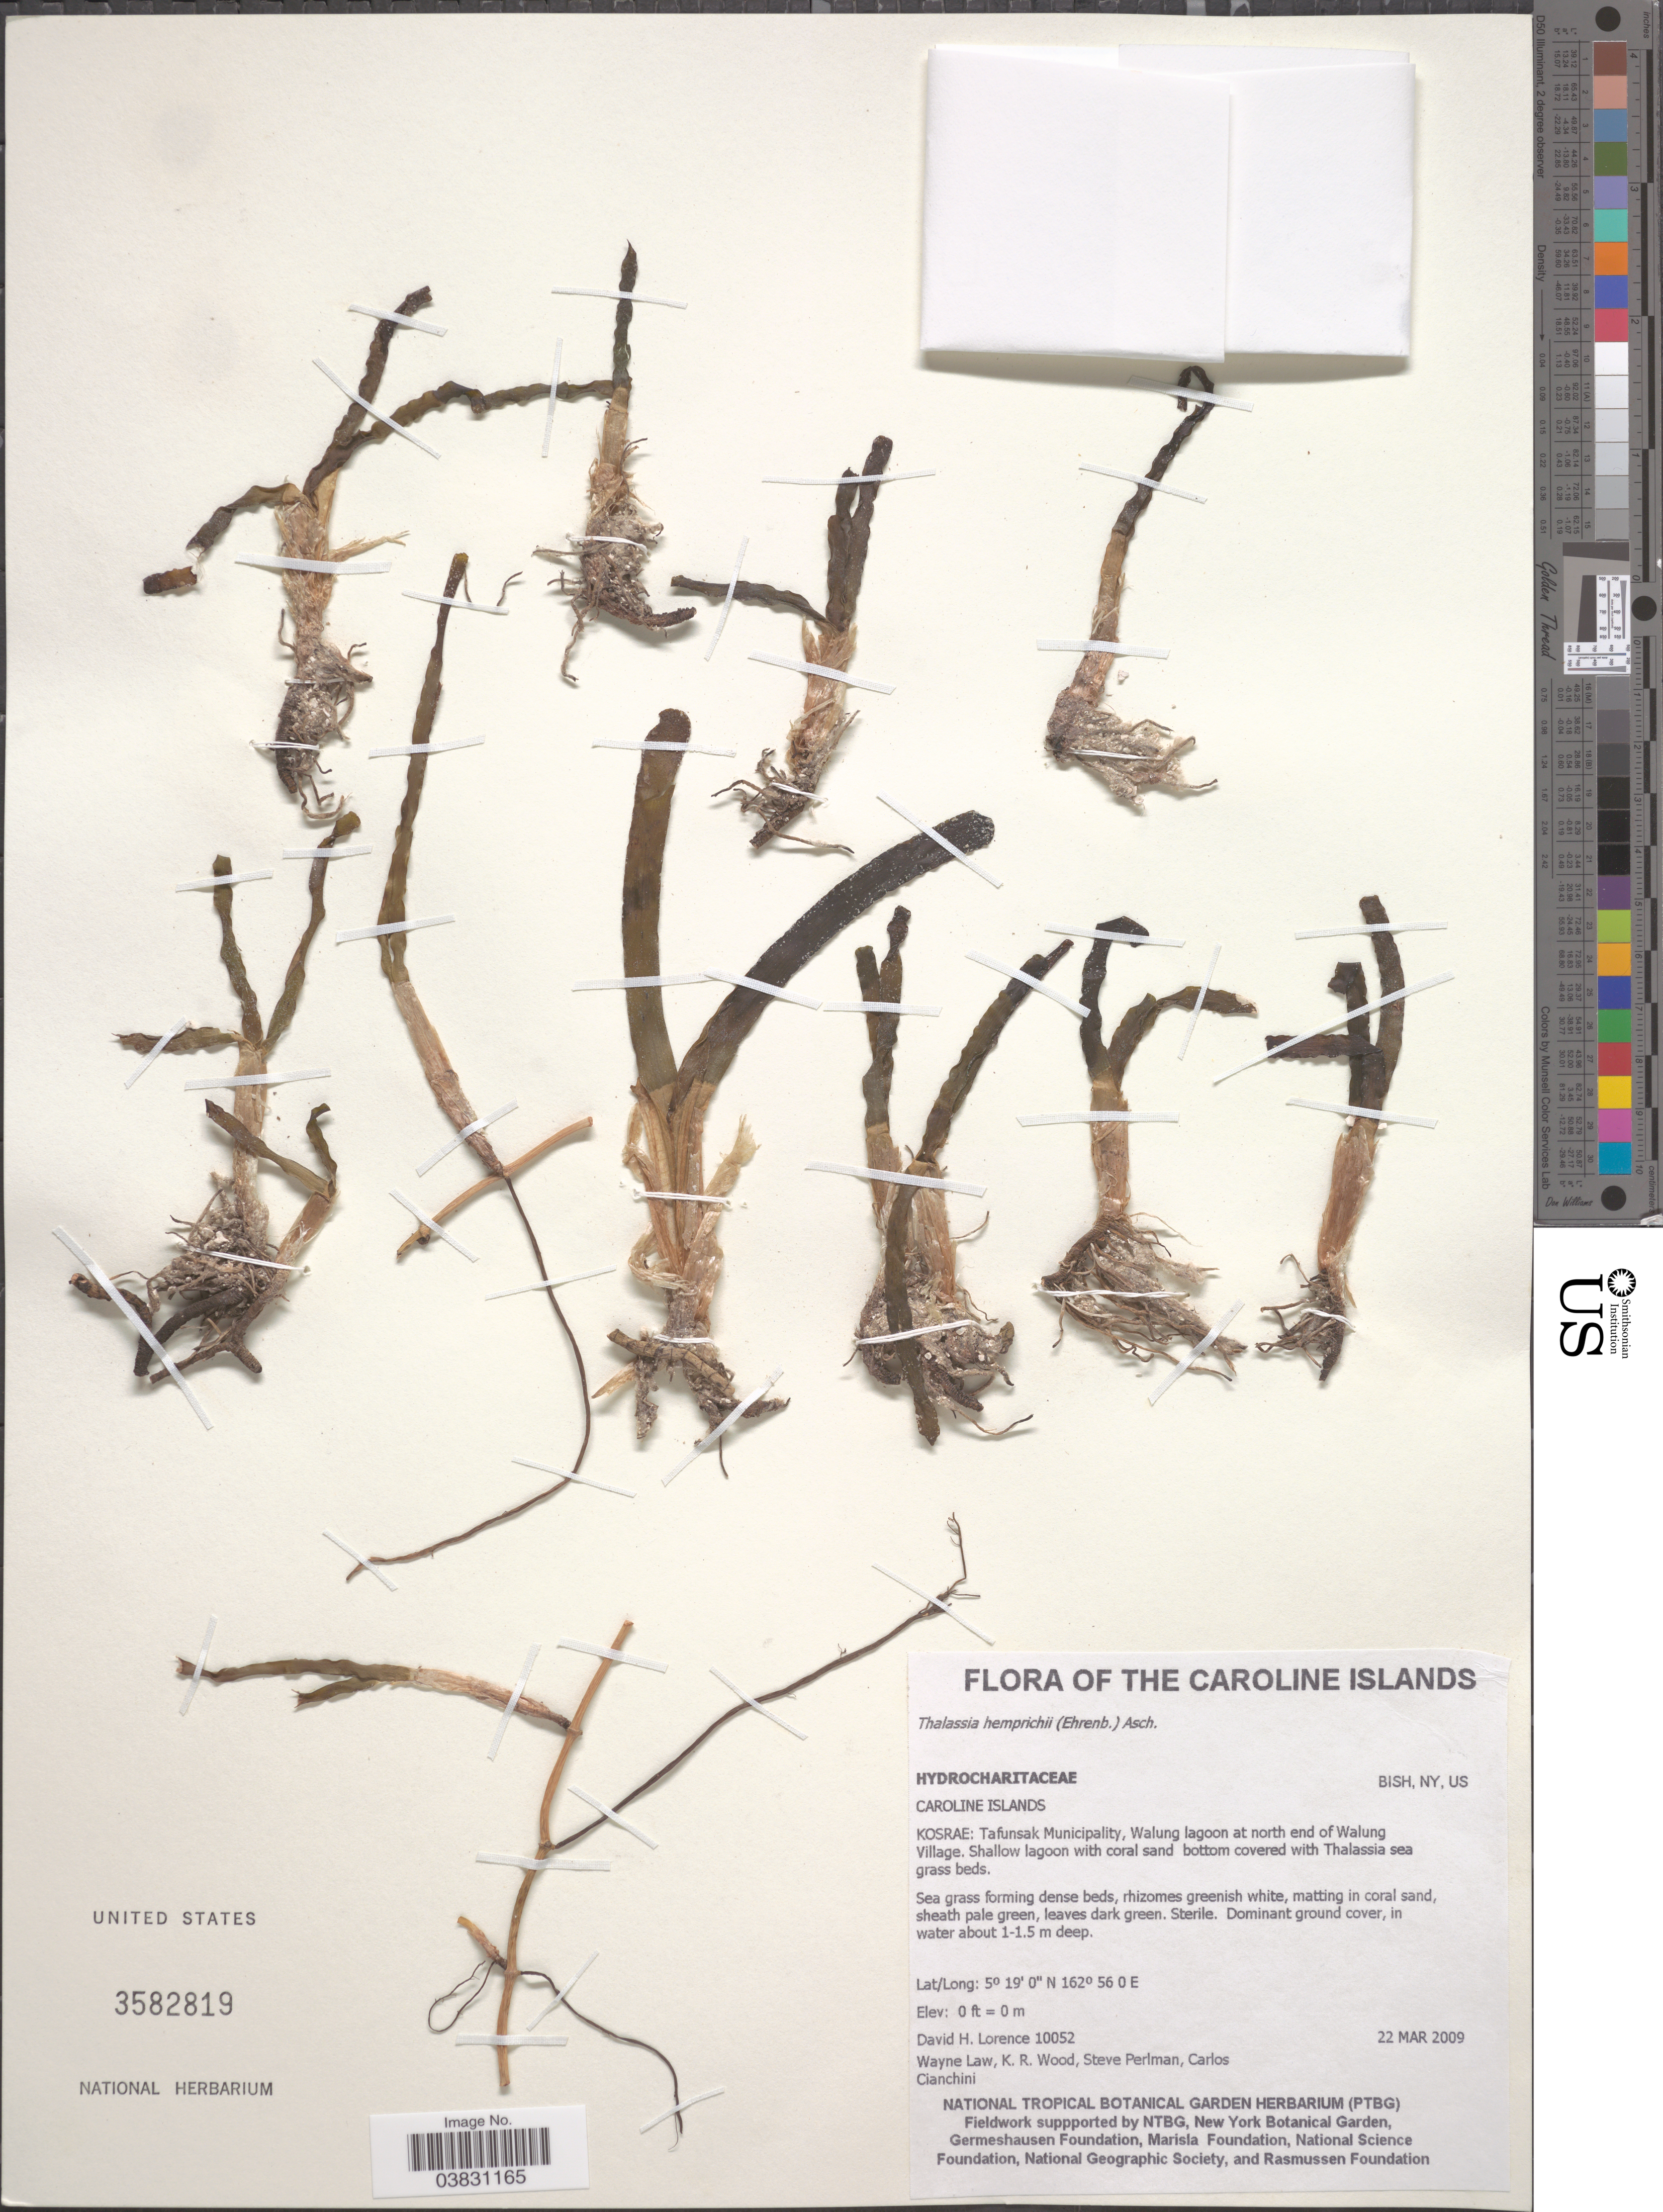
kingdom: Plantae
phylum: Tracheophyta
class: Liliopsida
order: Alismatales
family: Hydrocharitaceae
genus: Hydrocharis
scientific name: Hydrocharis dubia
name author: (Blume) Backer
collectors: D. Lorence, W. Law, K. R. Wood, S. Perlman & C. Cianchini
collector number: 10052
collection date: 2009-03-22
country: Micronesia, Federated States of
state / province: Kosrae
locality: Caroline Islands. Tafunsak Municipality, Walung lagoon at north end of Walung Village.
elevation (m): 0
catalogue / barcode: US 3582819